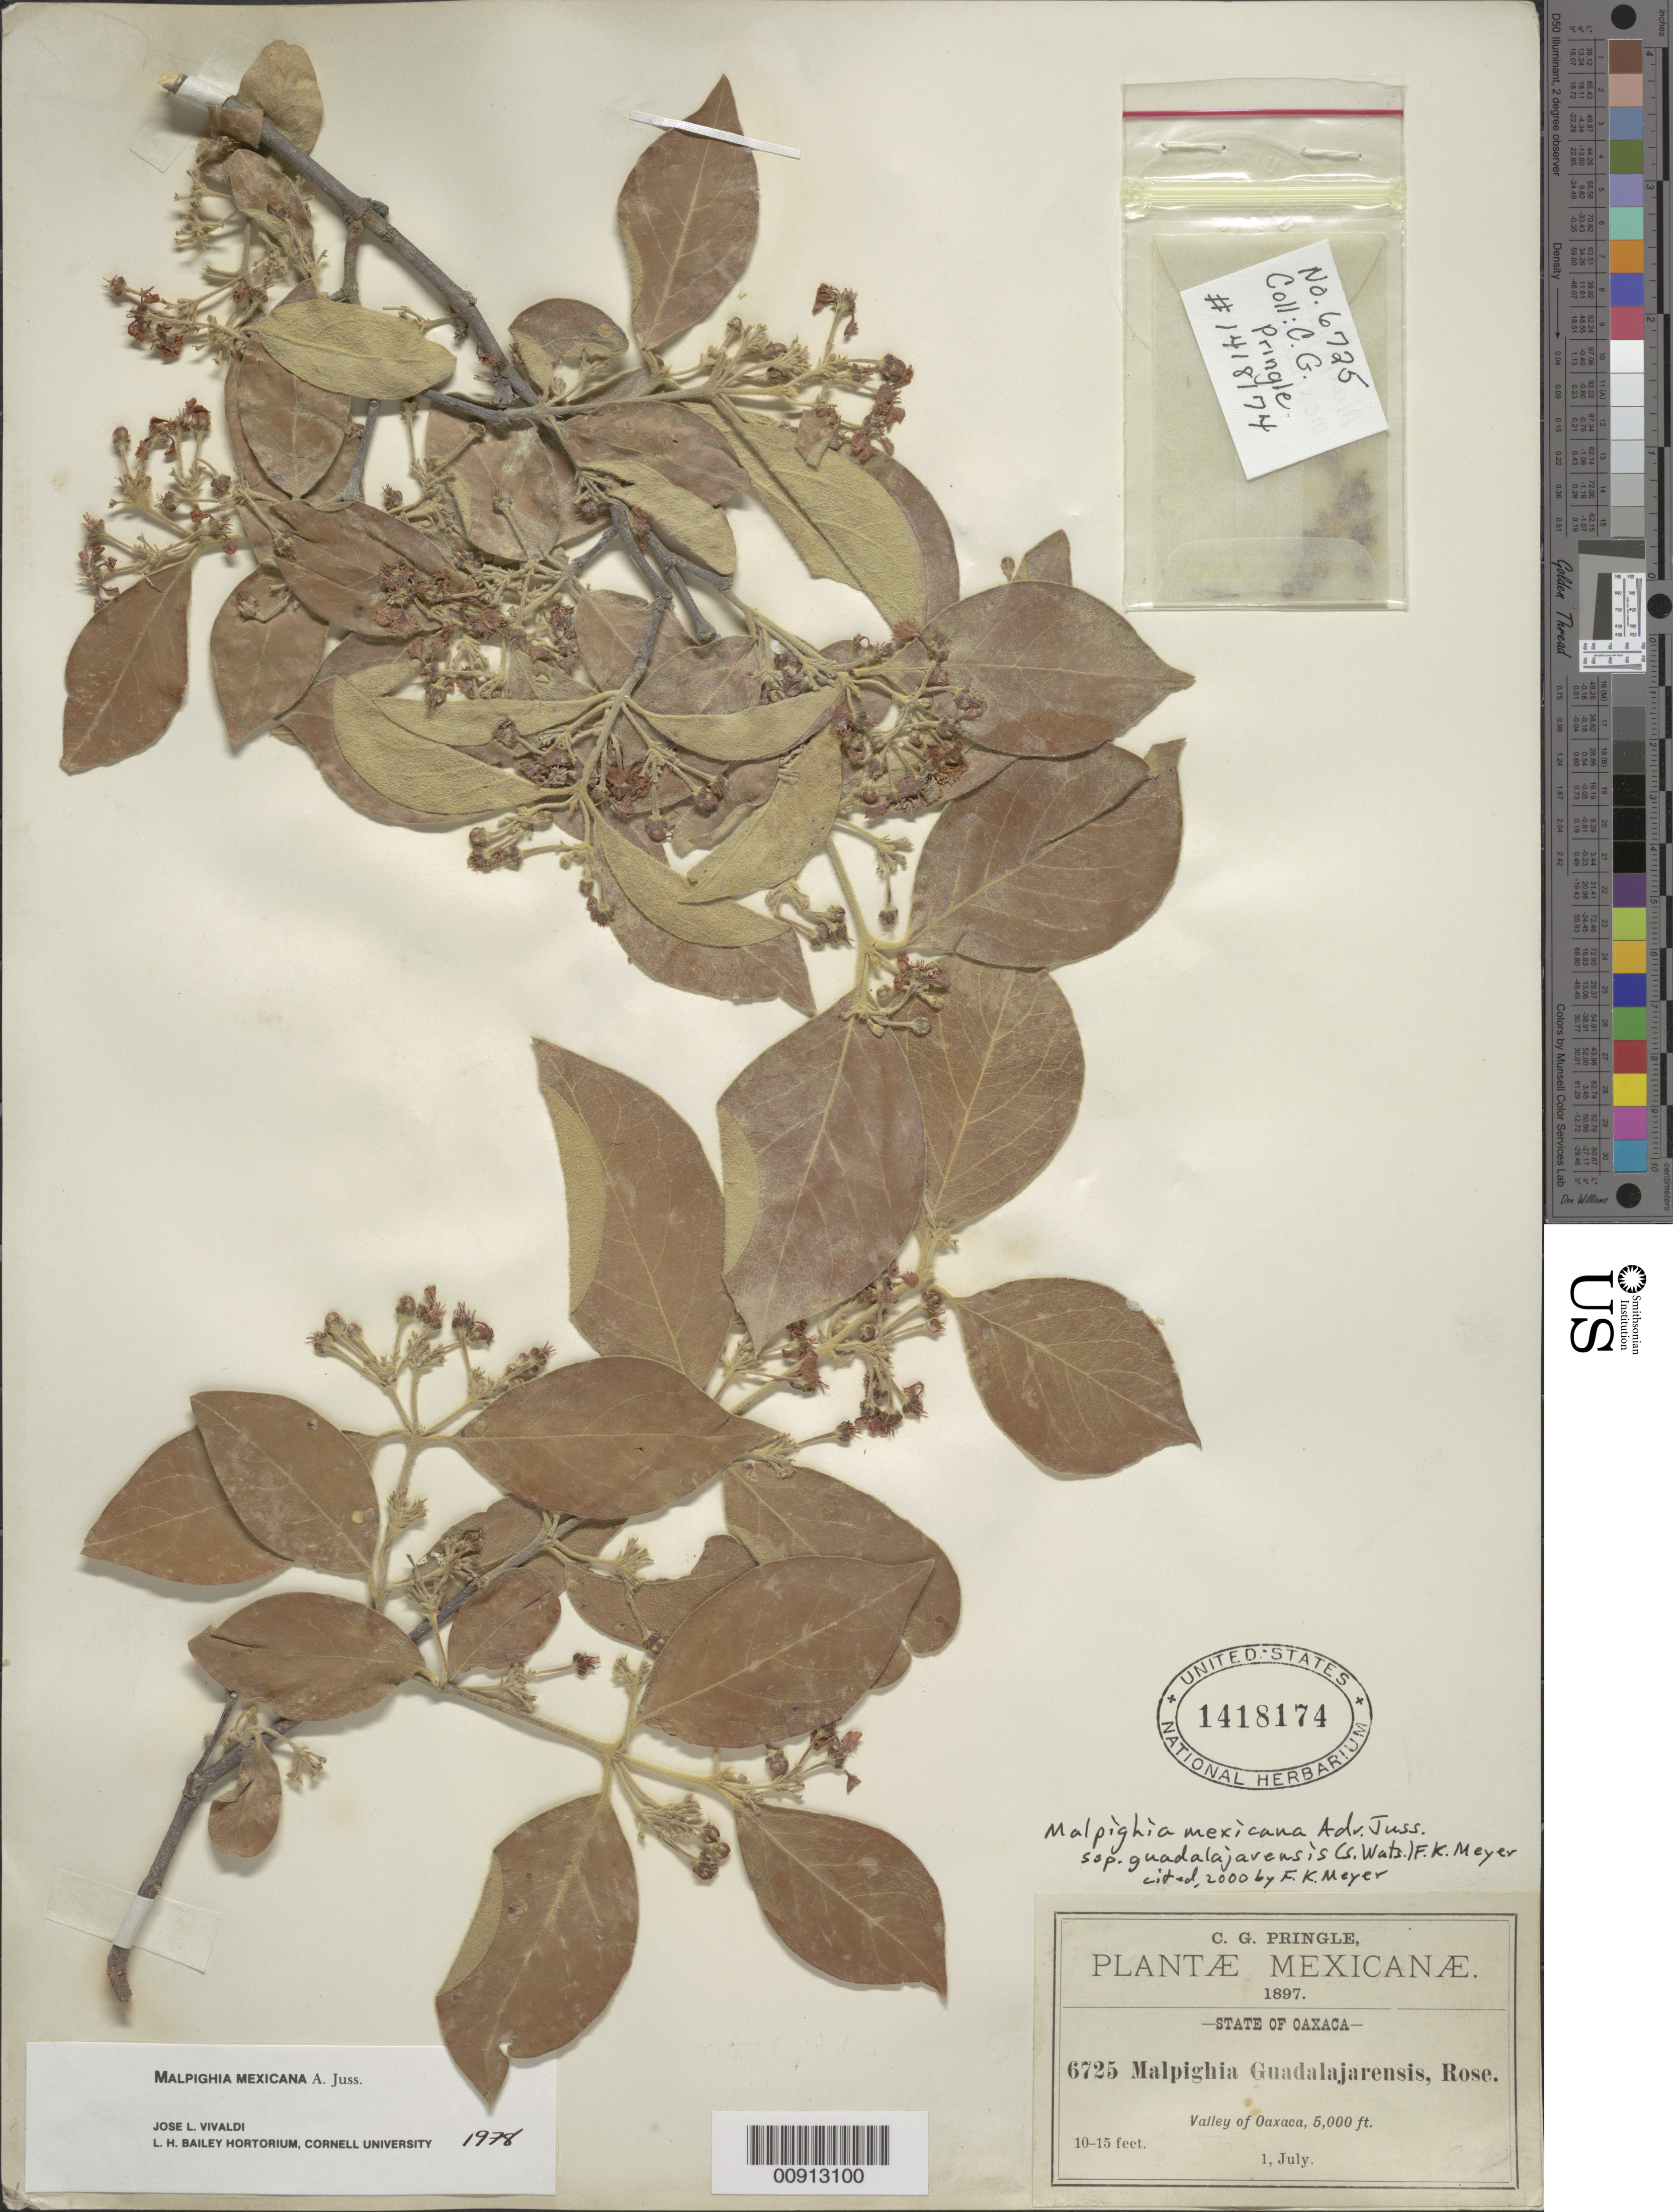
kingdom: Plantae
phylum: Tracheophyta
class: Magnoliopsida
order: Malpighiales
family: Malpighiaceae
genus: Malpighia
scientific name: Malpighia mexicana subsp. guadalajarensis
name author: (S. Watson) F.K. Mey.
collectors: C. G. Pringle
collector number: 6725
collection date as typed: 01 Jul 1897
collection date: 1897-07-01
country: Mexico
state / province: Oaxaca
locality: Valley of Oaxaca, Oaxaca.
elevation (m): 1524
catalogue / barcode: US 1418174